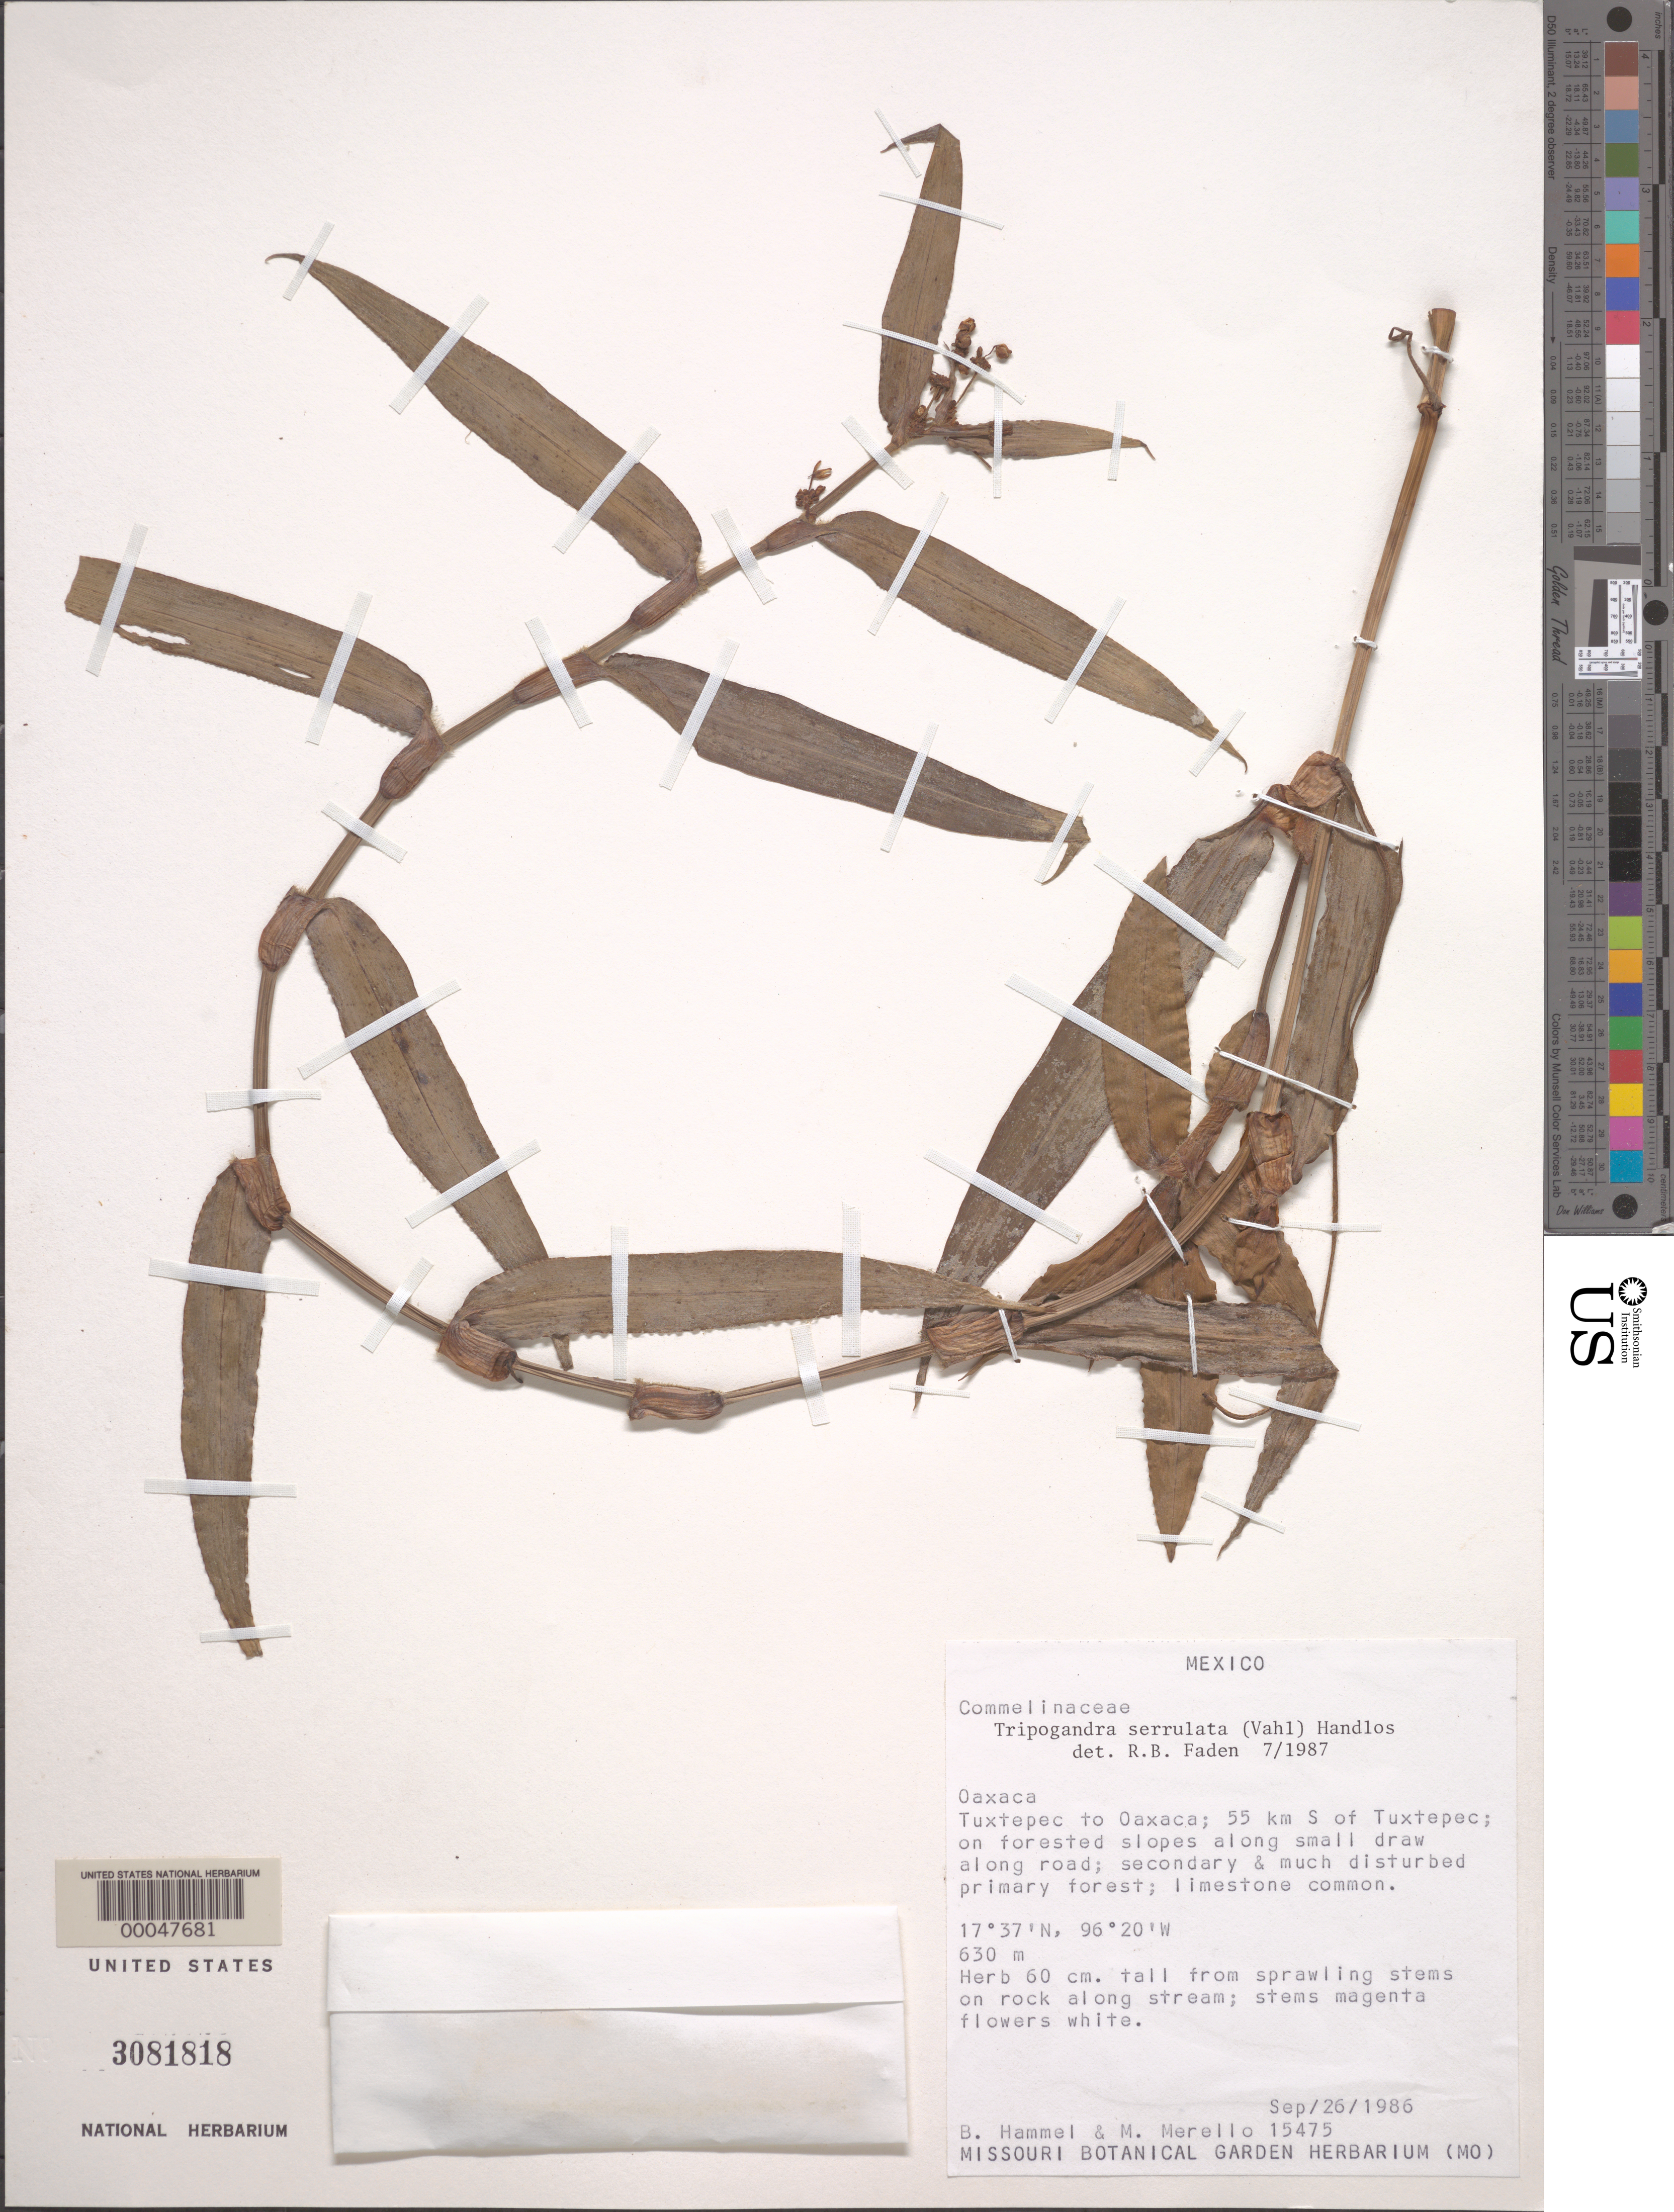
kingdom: Plantae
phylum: Tracheophyta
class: Liliopsida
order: Commelinales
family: Commelinaceae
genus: Tripogandra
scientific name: Tripogandra serrulata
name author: (Vahl) Handlos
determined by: Faden, Robert B., (US), Smithsonian Institution - National Museum of Natural History (UNITED STATES)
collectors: B. Hammel & M. Merello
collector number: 15475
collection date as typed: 26 Sep 1986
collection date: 1986-09-26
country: Mexico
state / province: Oaxaca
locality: Tuxtepec to Oaxaca, 55 km S of tuxtepec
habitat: Forested slopes, secondary and much disturbed primary forest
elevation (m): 630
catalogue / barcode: US 3081818